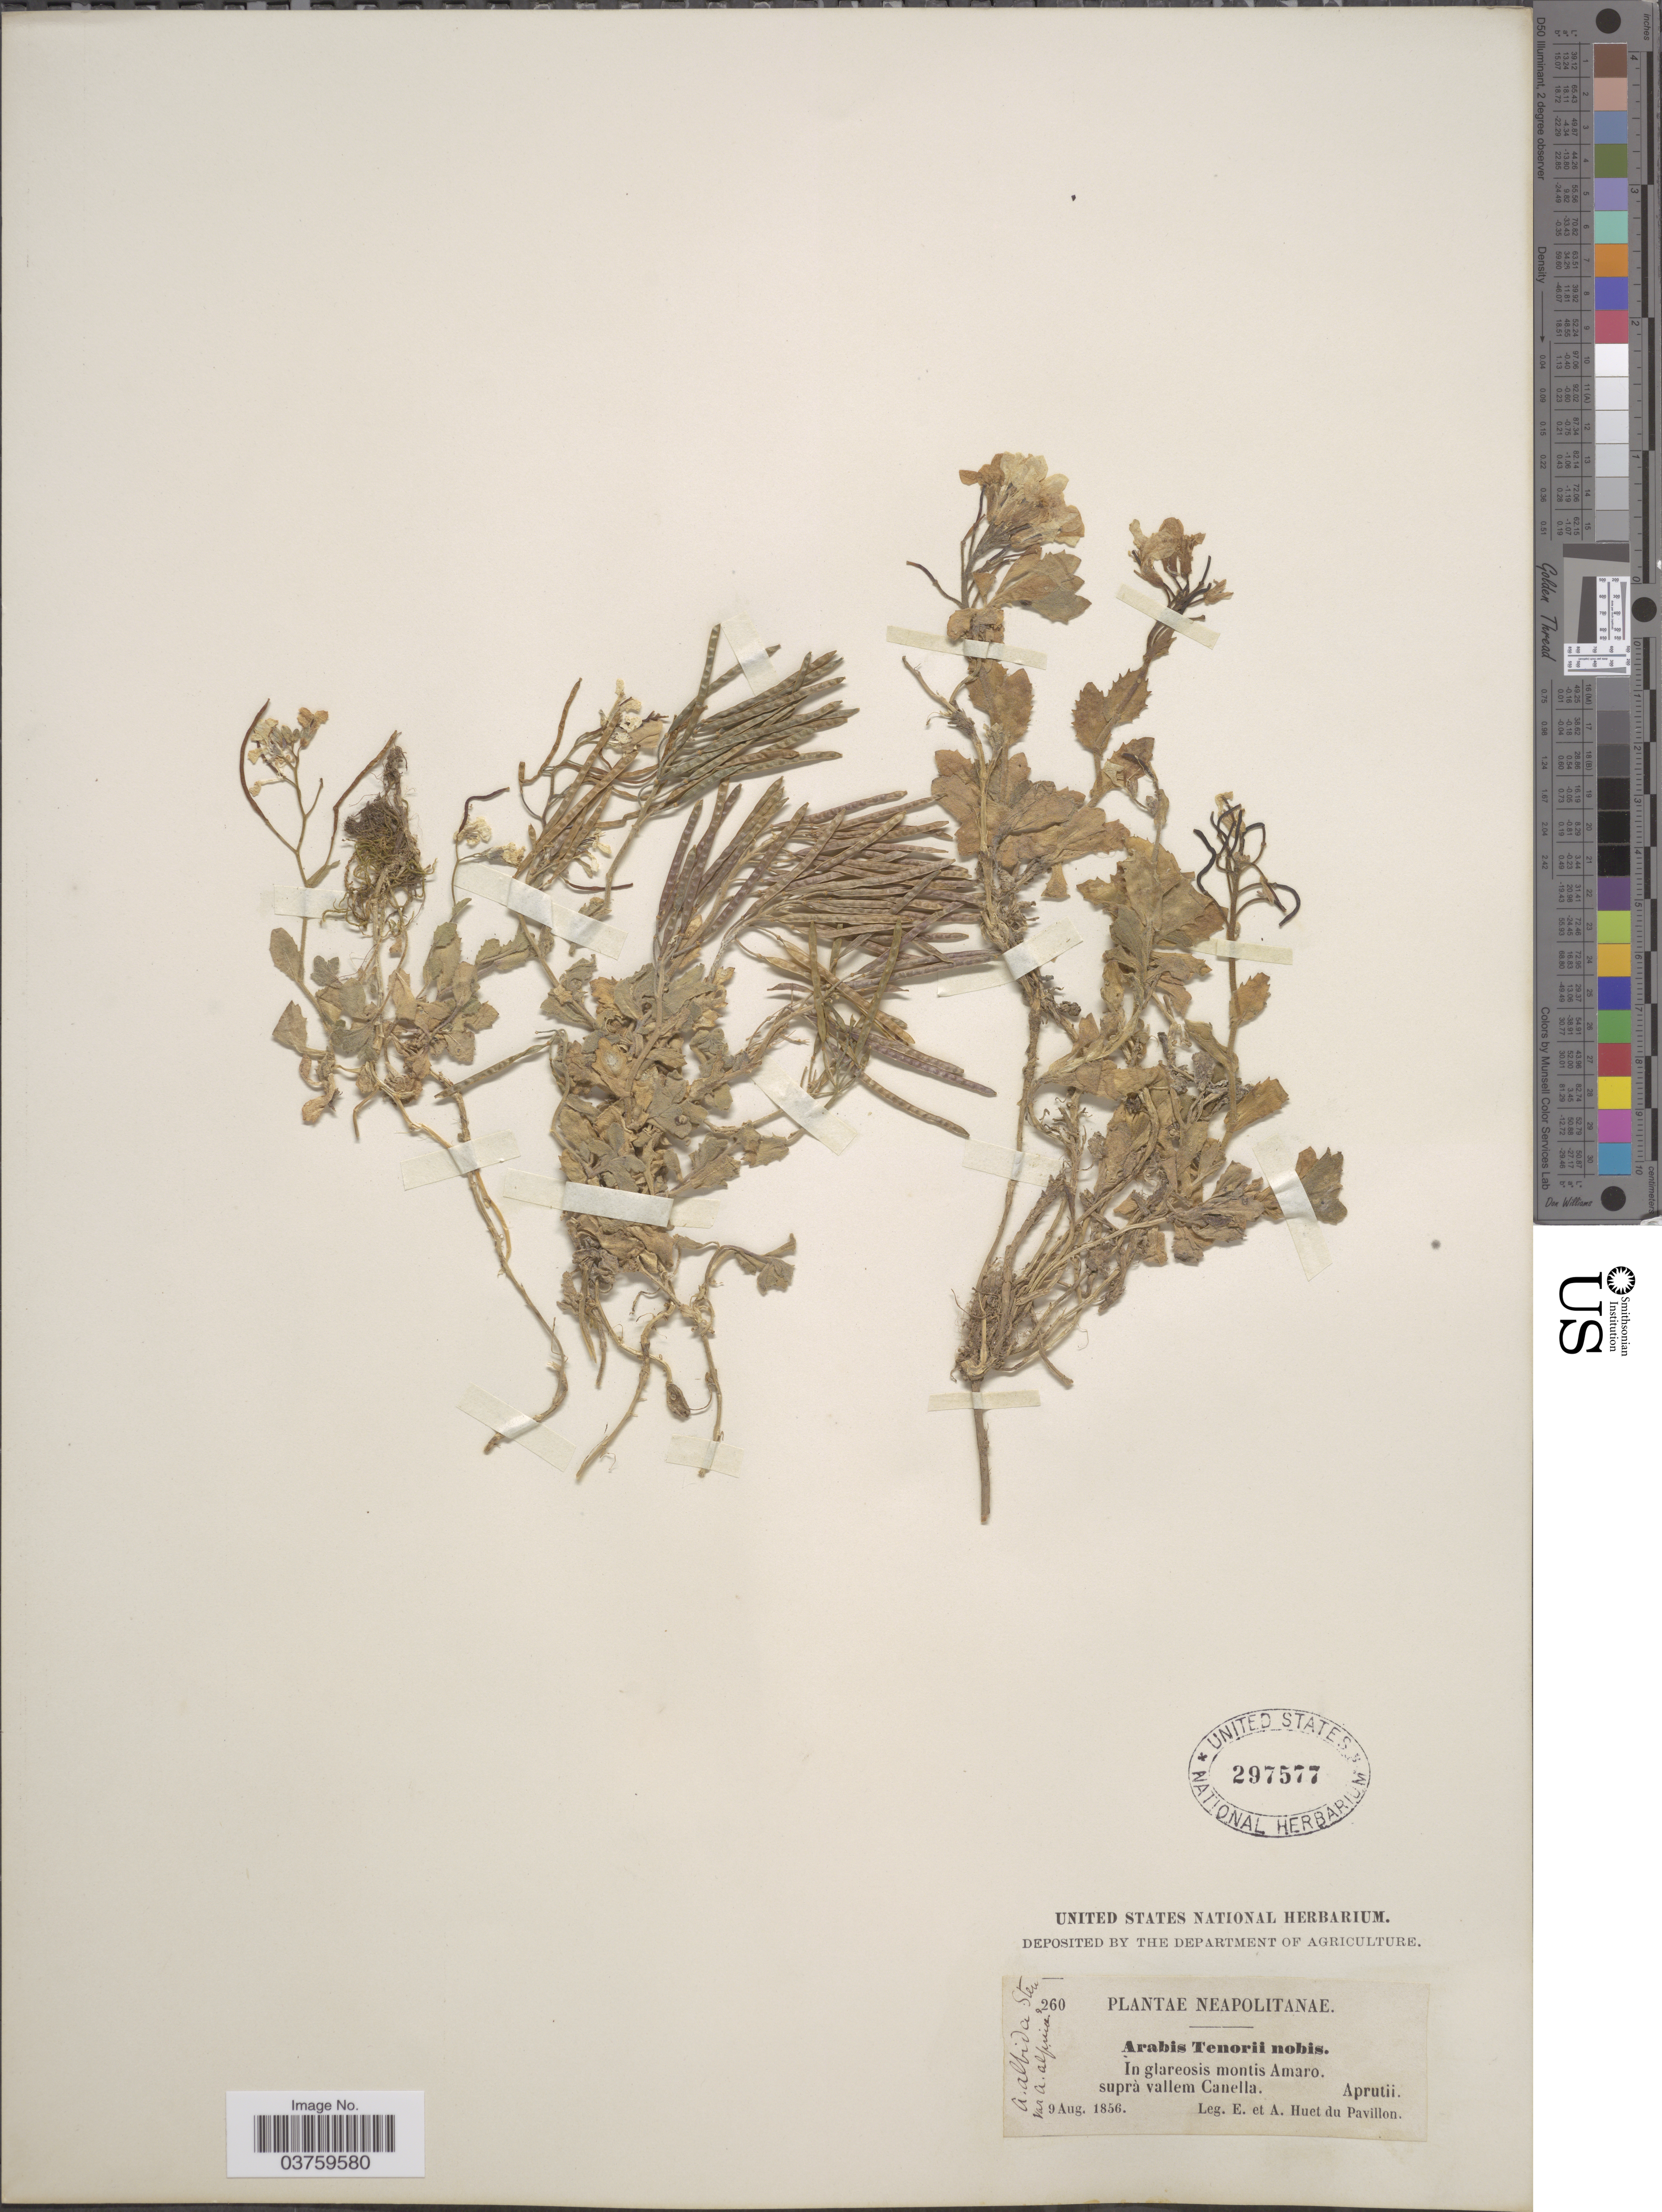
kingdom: Plantae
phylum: Tracheophyta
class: Magnoliopsida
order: Brassicales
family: Brassicaceae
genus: Arabis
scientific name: Arabis tenorei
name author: A. Huet ex Nyman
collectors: E. Huet du Pavillon & A. Huet du Pavillon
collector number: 260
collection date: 1856-08-09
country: Italy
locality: Neapolitanæ. In glareosis montis Amaro suprà vallem Canella. Aprutii.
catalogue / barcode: US 297577